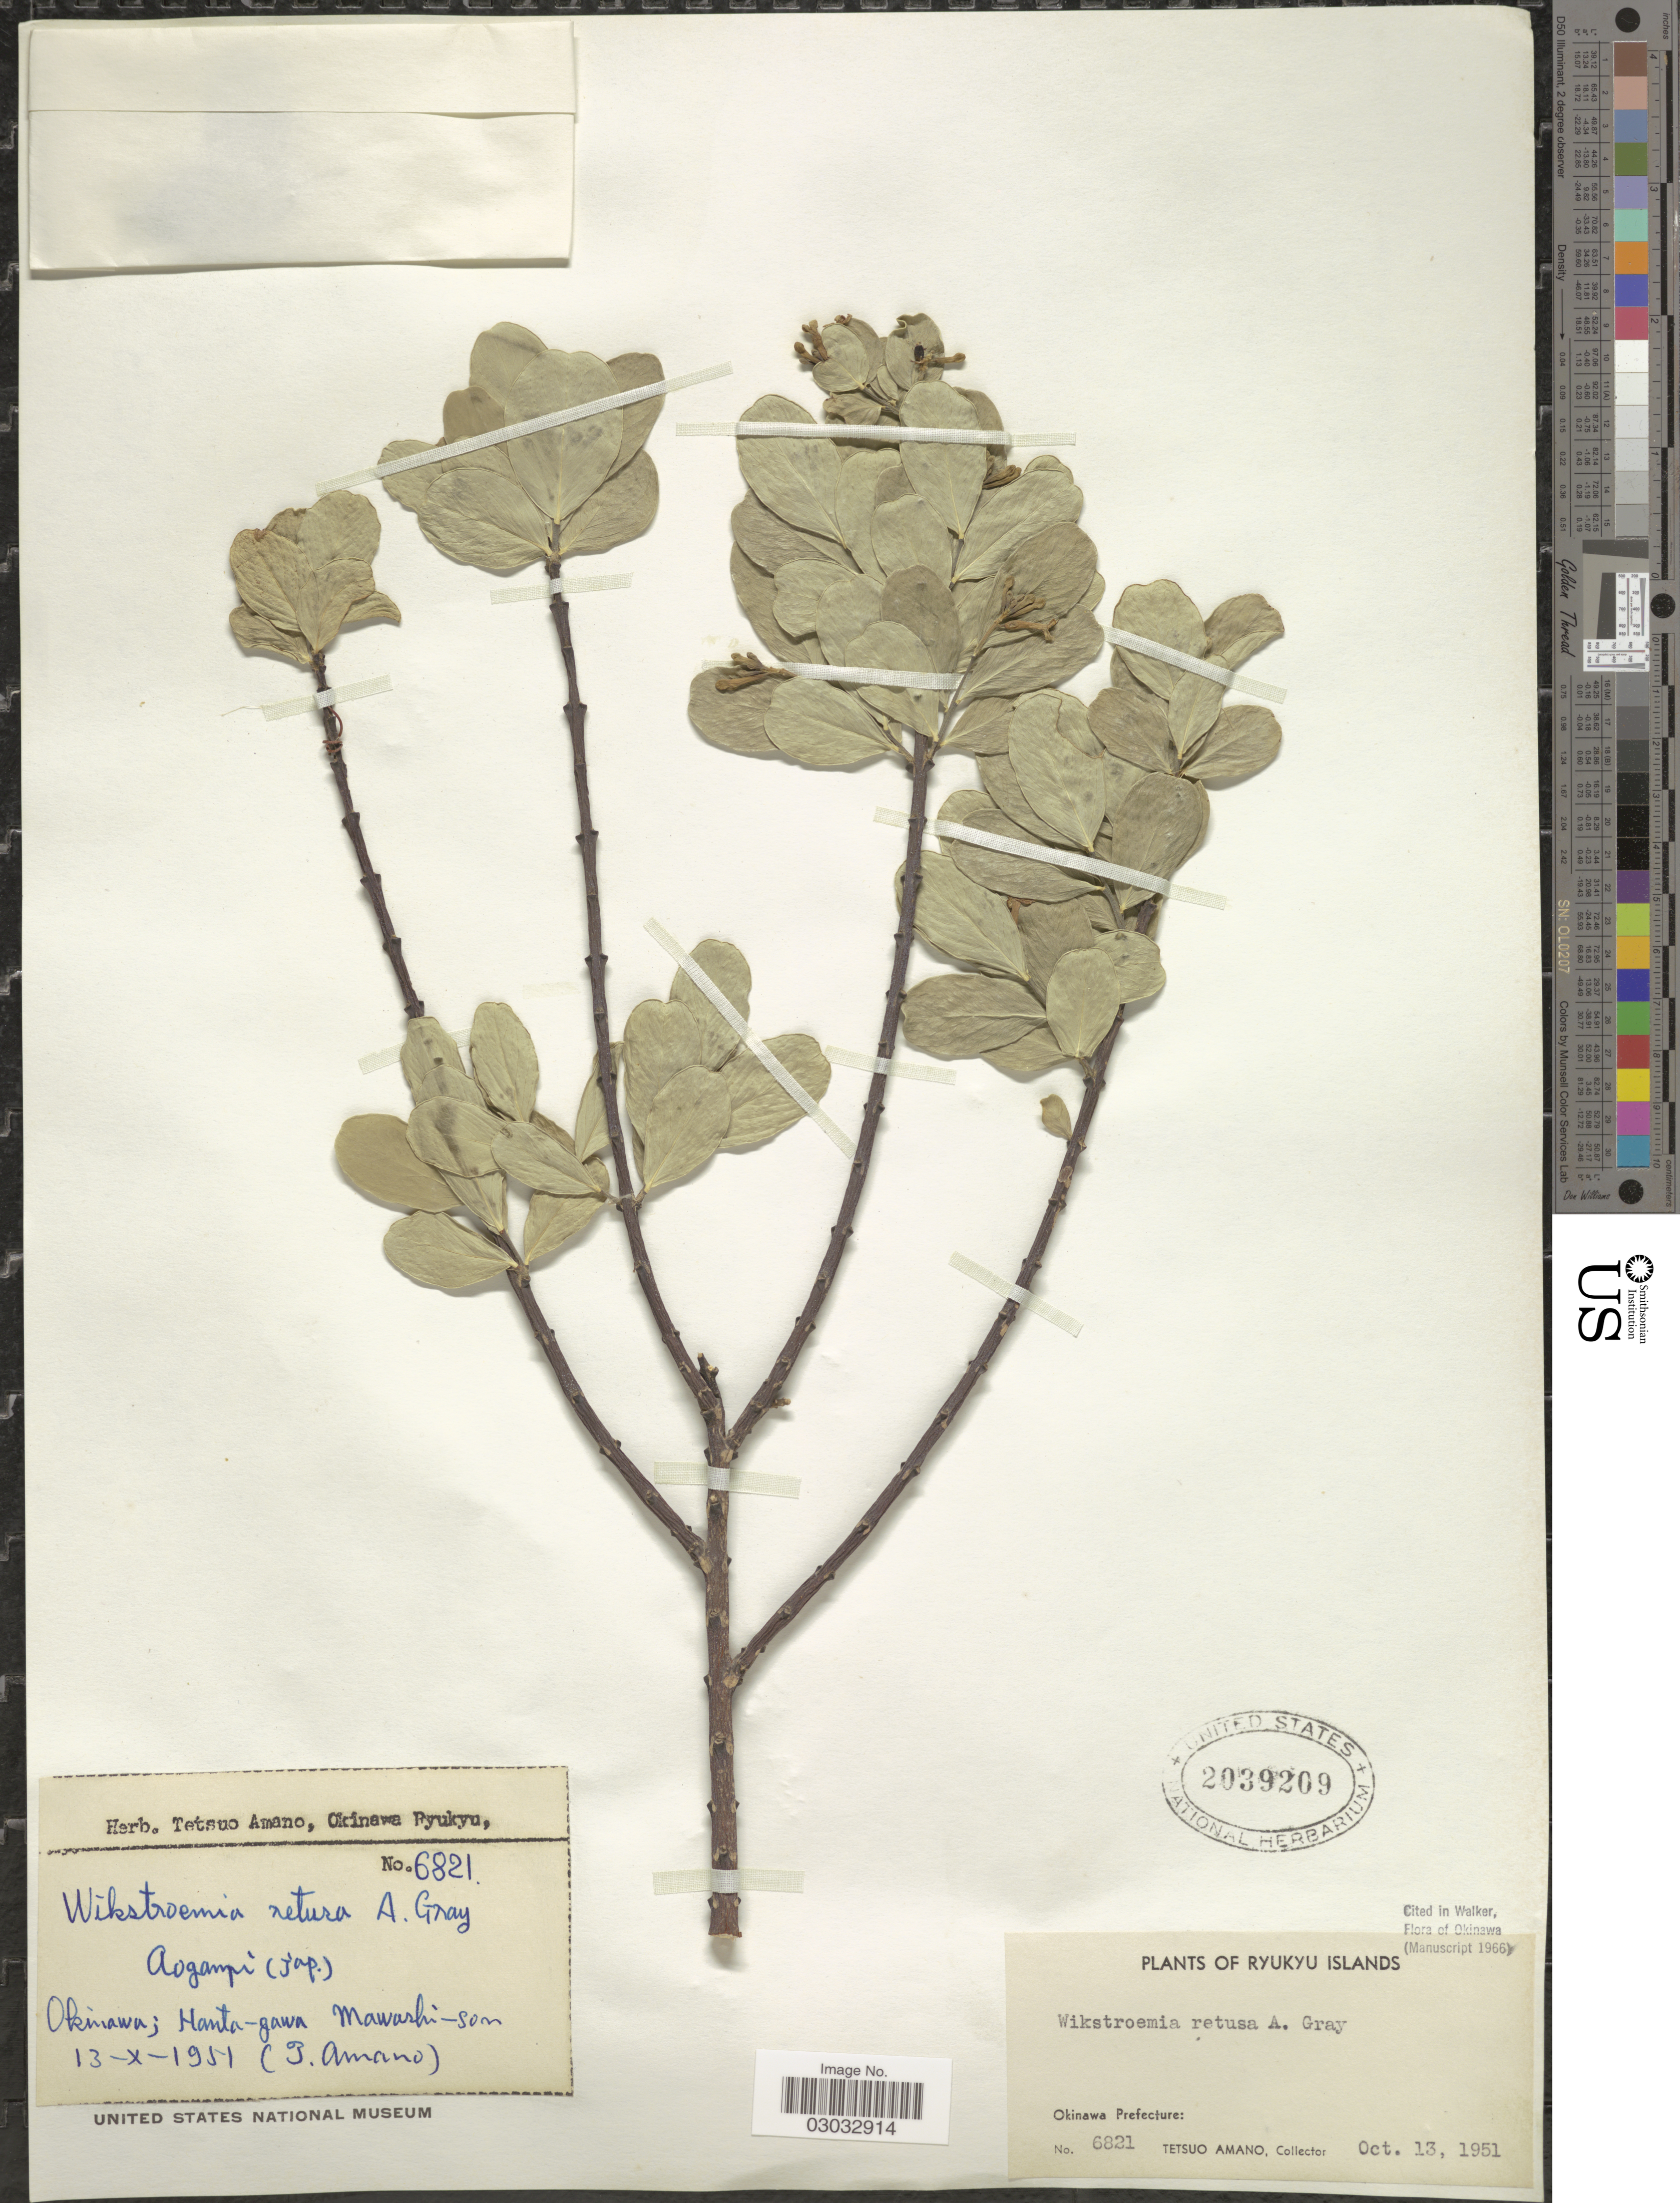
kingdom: Plantae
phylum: Tracheophyta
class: Magnoliopsida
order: Malvales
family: Thymelaeaceae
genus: Wikstroemia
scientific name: Wikstroemia retusa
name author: A. Gray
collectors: T. Amano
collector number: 6821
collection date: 1951-10-13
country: Japan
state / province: Okinawa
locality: Ryukyu Islands, Okinawa Prefecture, Hanta-gawa, Mawarki-son.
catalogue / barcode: US 2039209